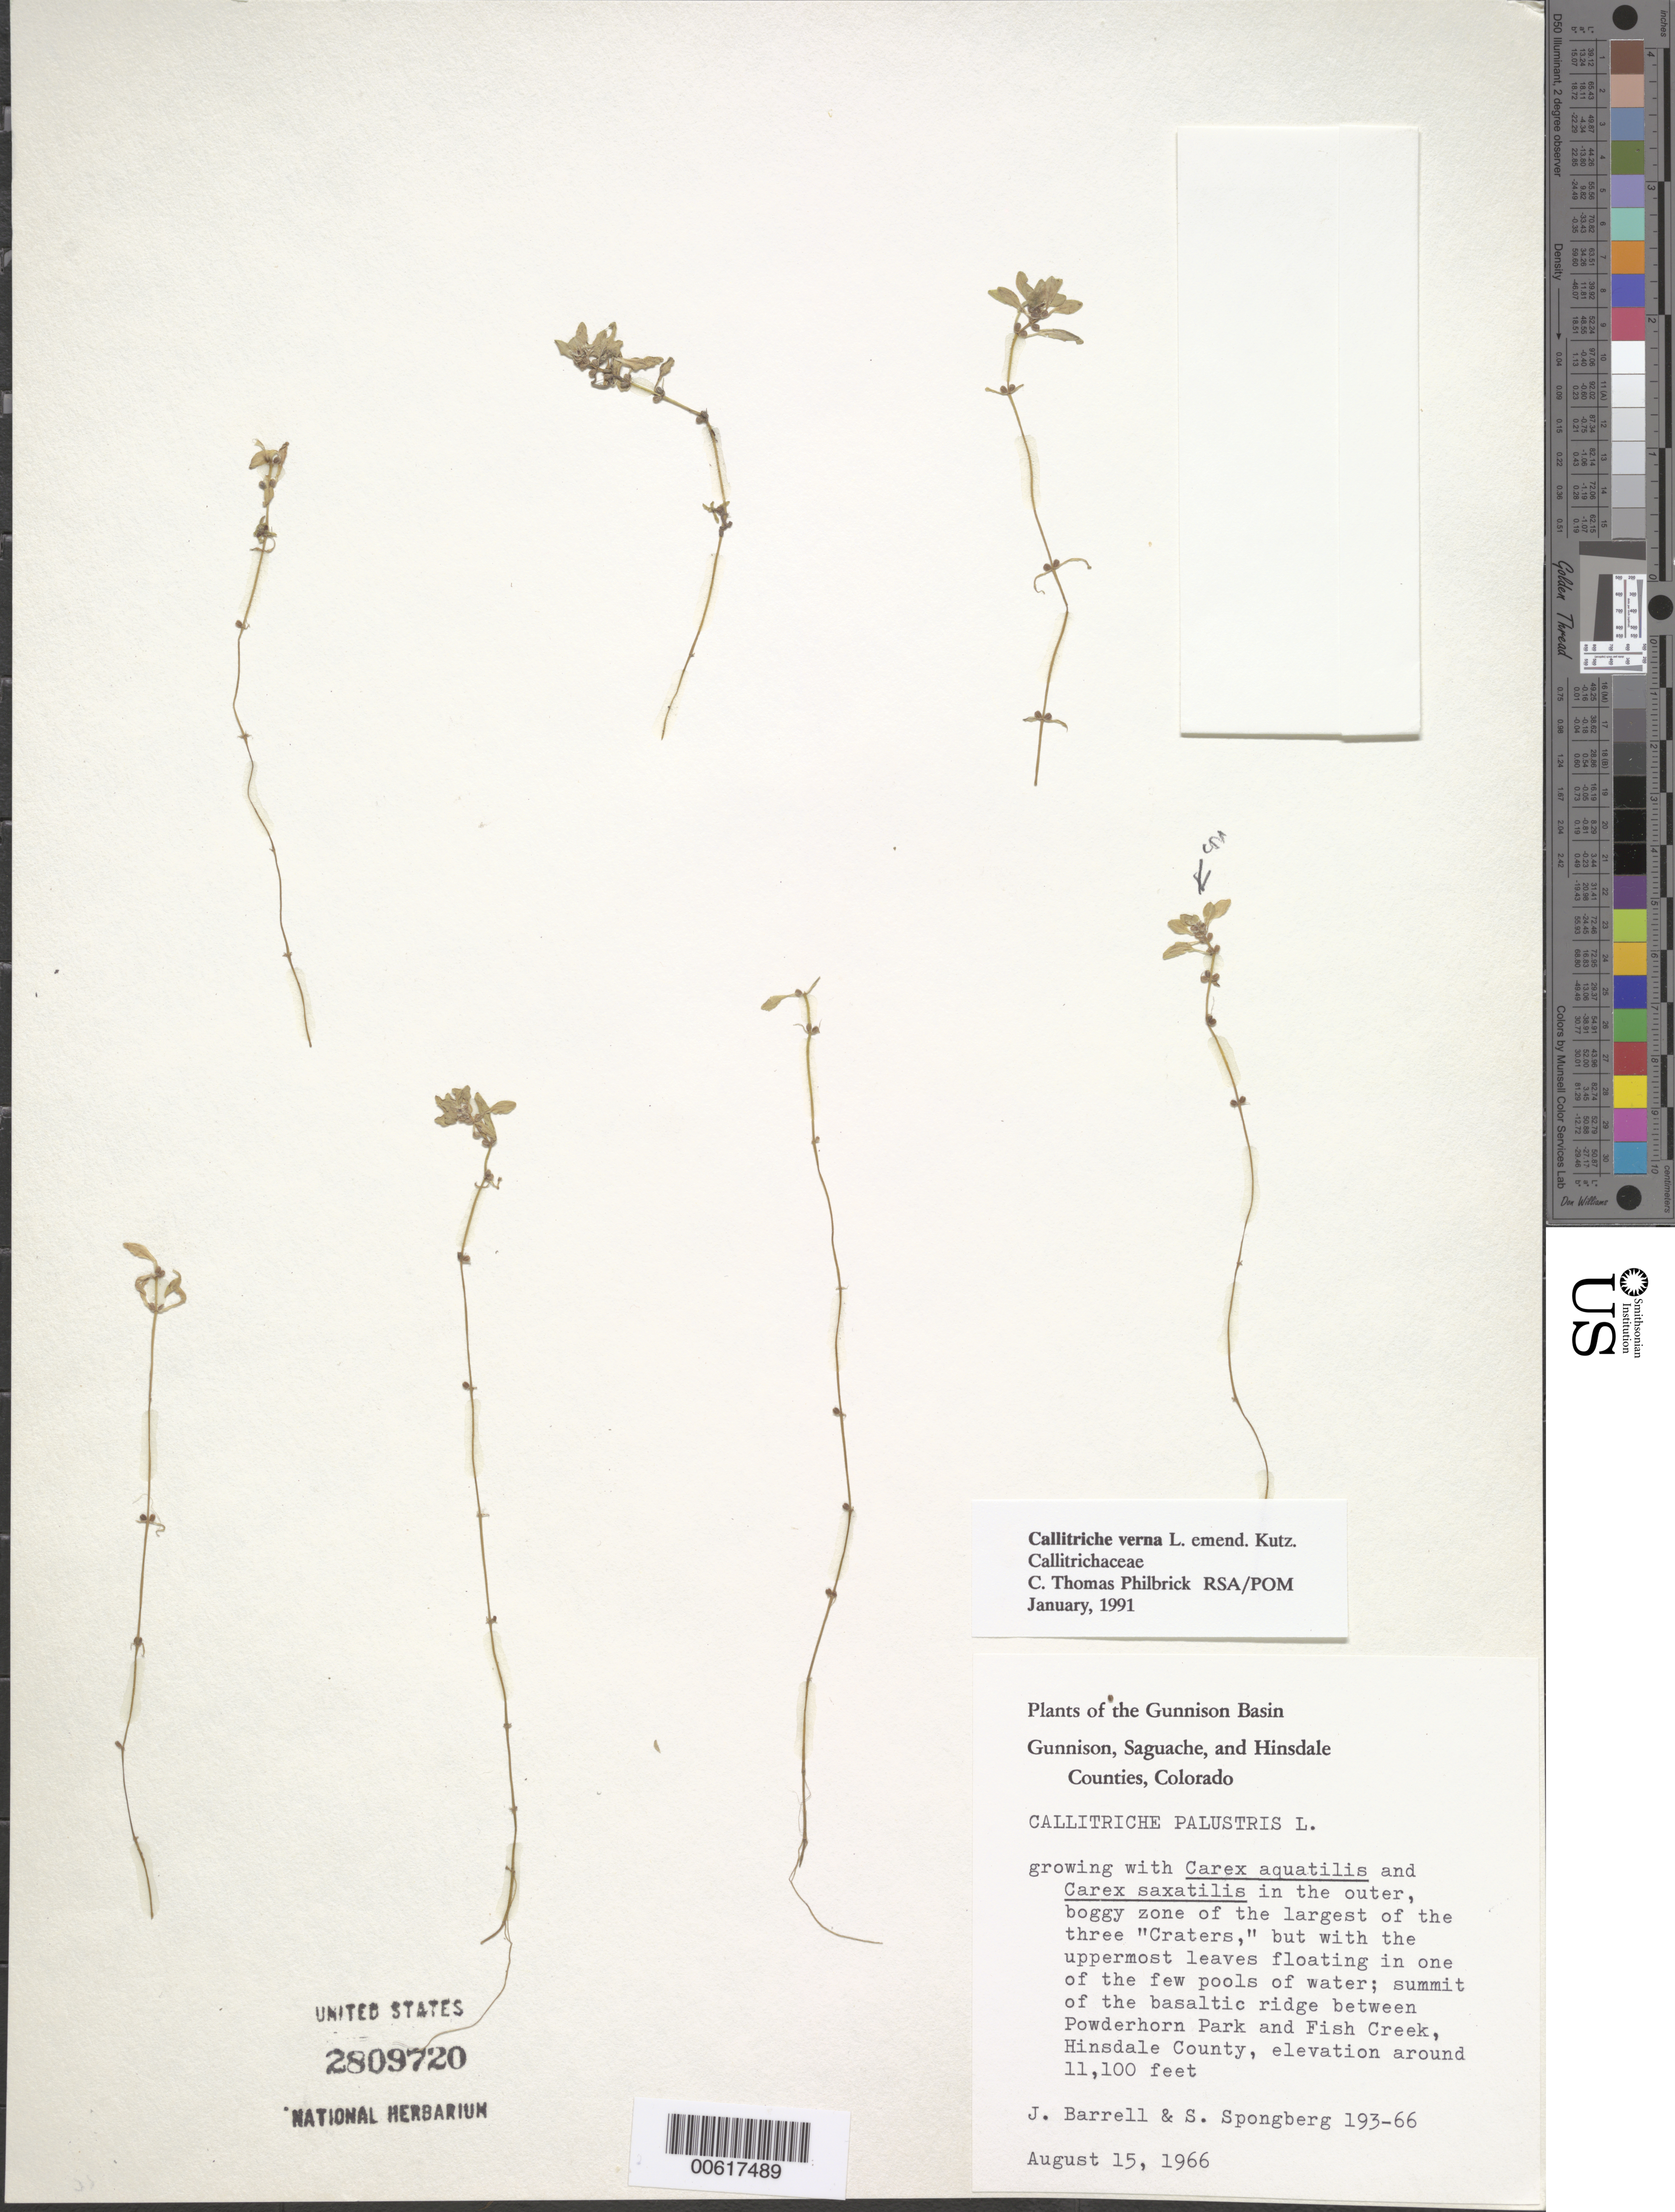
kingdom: Plantae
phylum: Tracheophyta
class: Magnoliopsida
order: Lamiales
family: Plantaginaceae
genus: Callitriche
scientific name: Callitriche verna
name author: L.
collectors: J. Barrell & S. A.Spongberg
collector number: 193-66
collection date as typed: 15 Aug 1966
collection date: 1966-08-15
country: United States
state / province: Colorado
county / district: Hinsdale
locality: Between Powder Horn Park and Fish Creek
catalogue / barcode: US 2809720